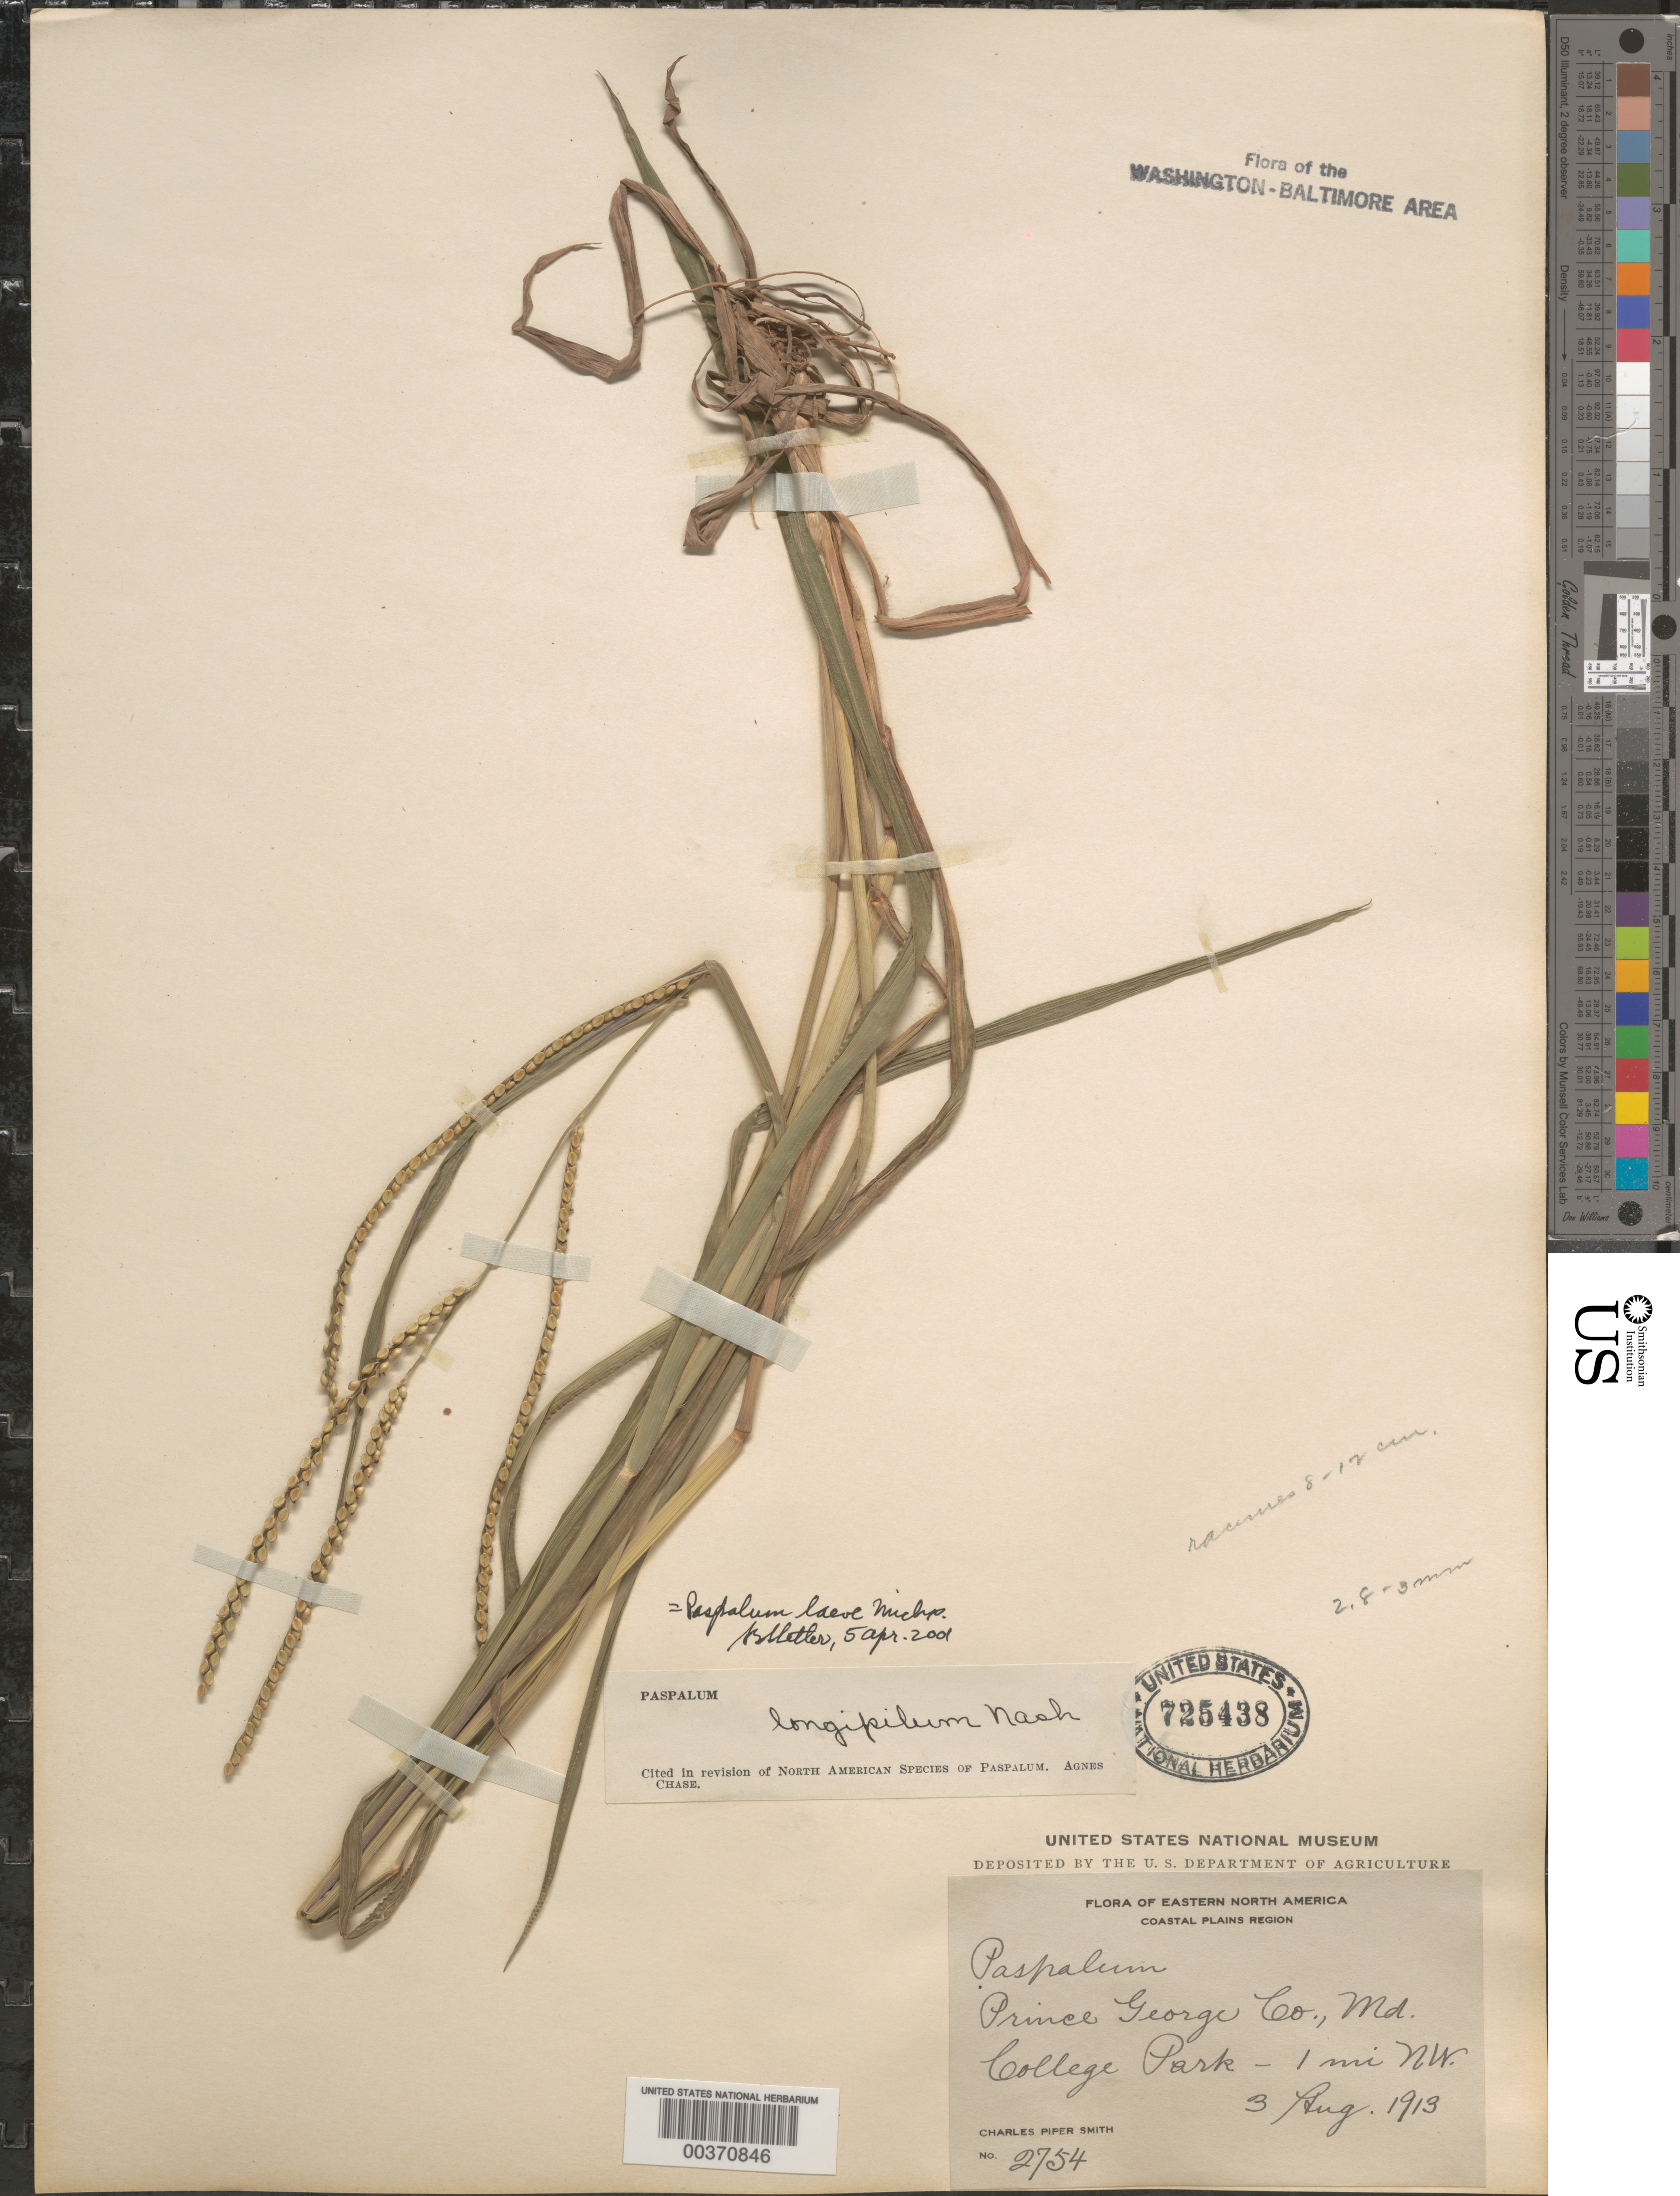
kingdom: Plantae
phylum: Tracheophyta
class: Liliopsida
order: Poales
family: Poaceae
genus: Paspalum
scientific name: Paspalum laeve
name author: Michx.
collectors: C. P. Smith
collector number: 2754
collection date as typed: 03 Aug 1913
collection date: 1913-08-03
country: United States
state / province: Maryland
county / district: Prince George's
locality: College Park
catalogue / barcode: US 725438